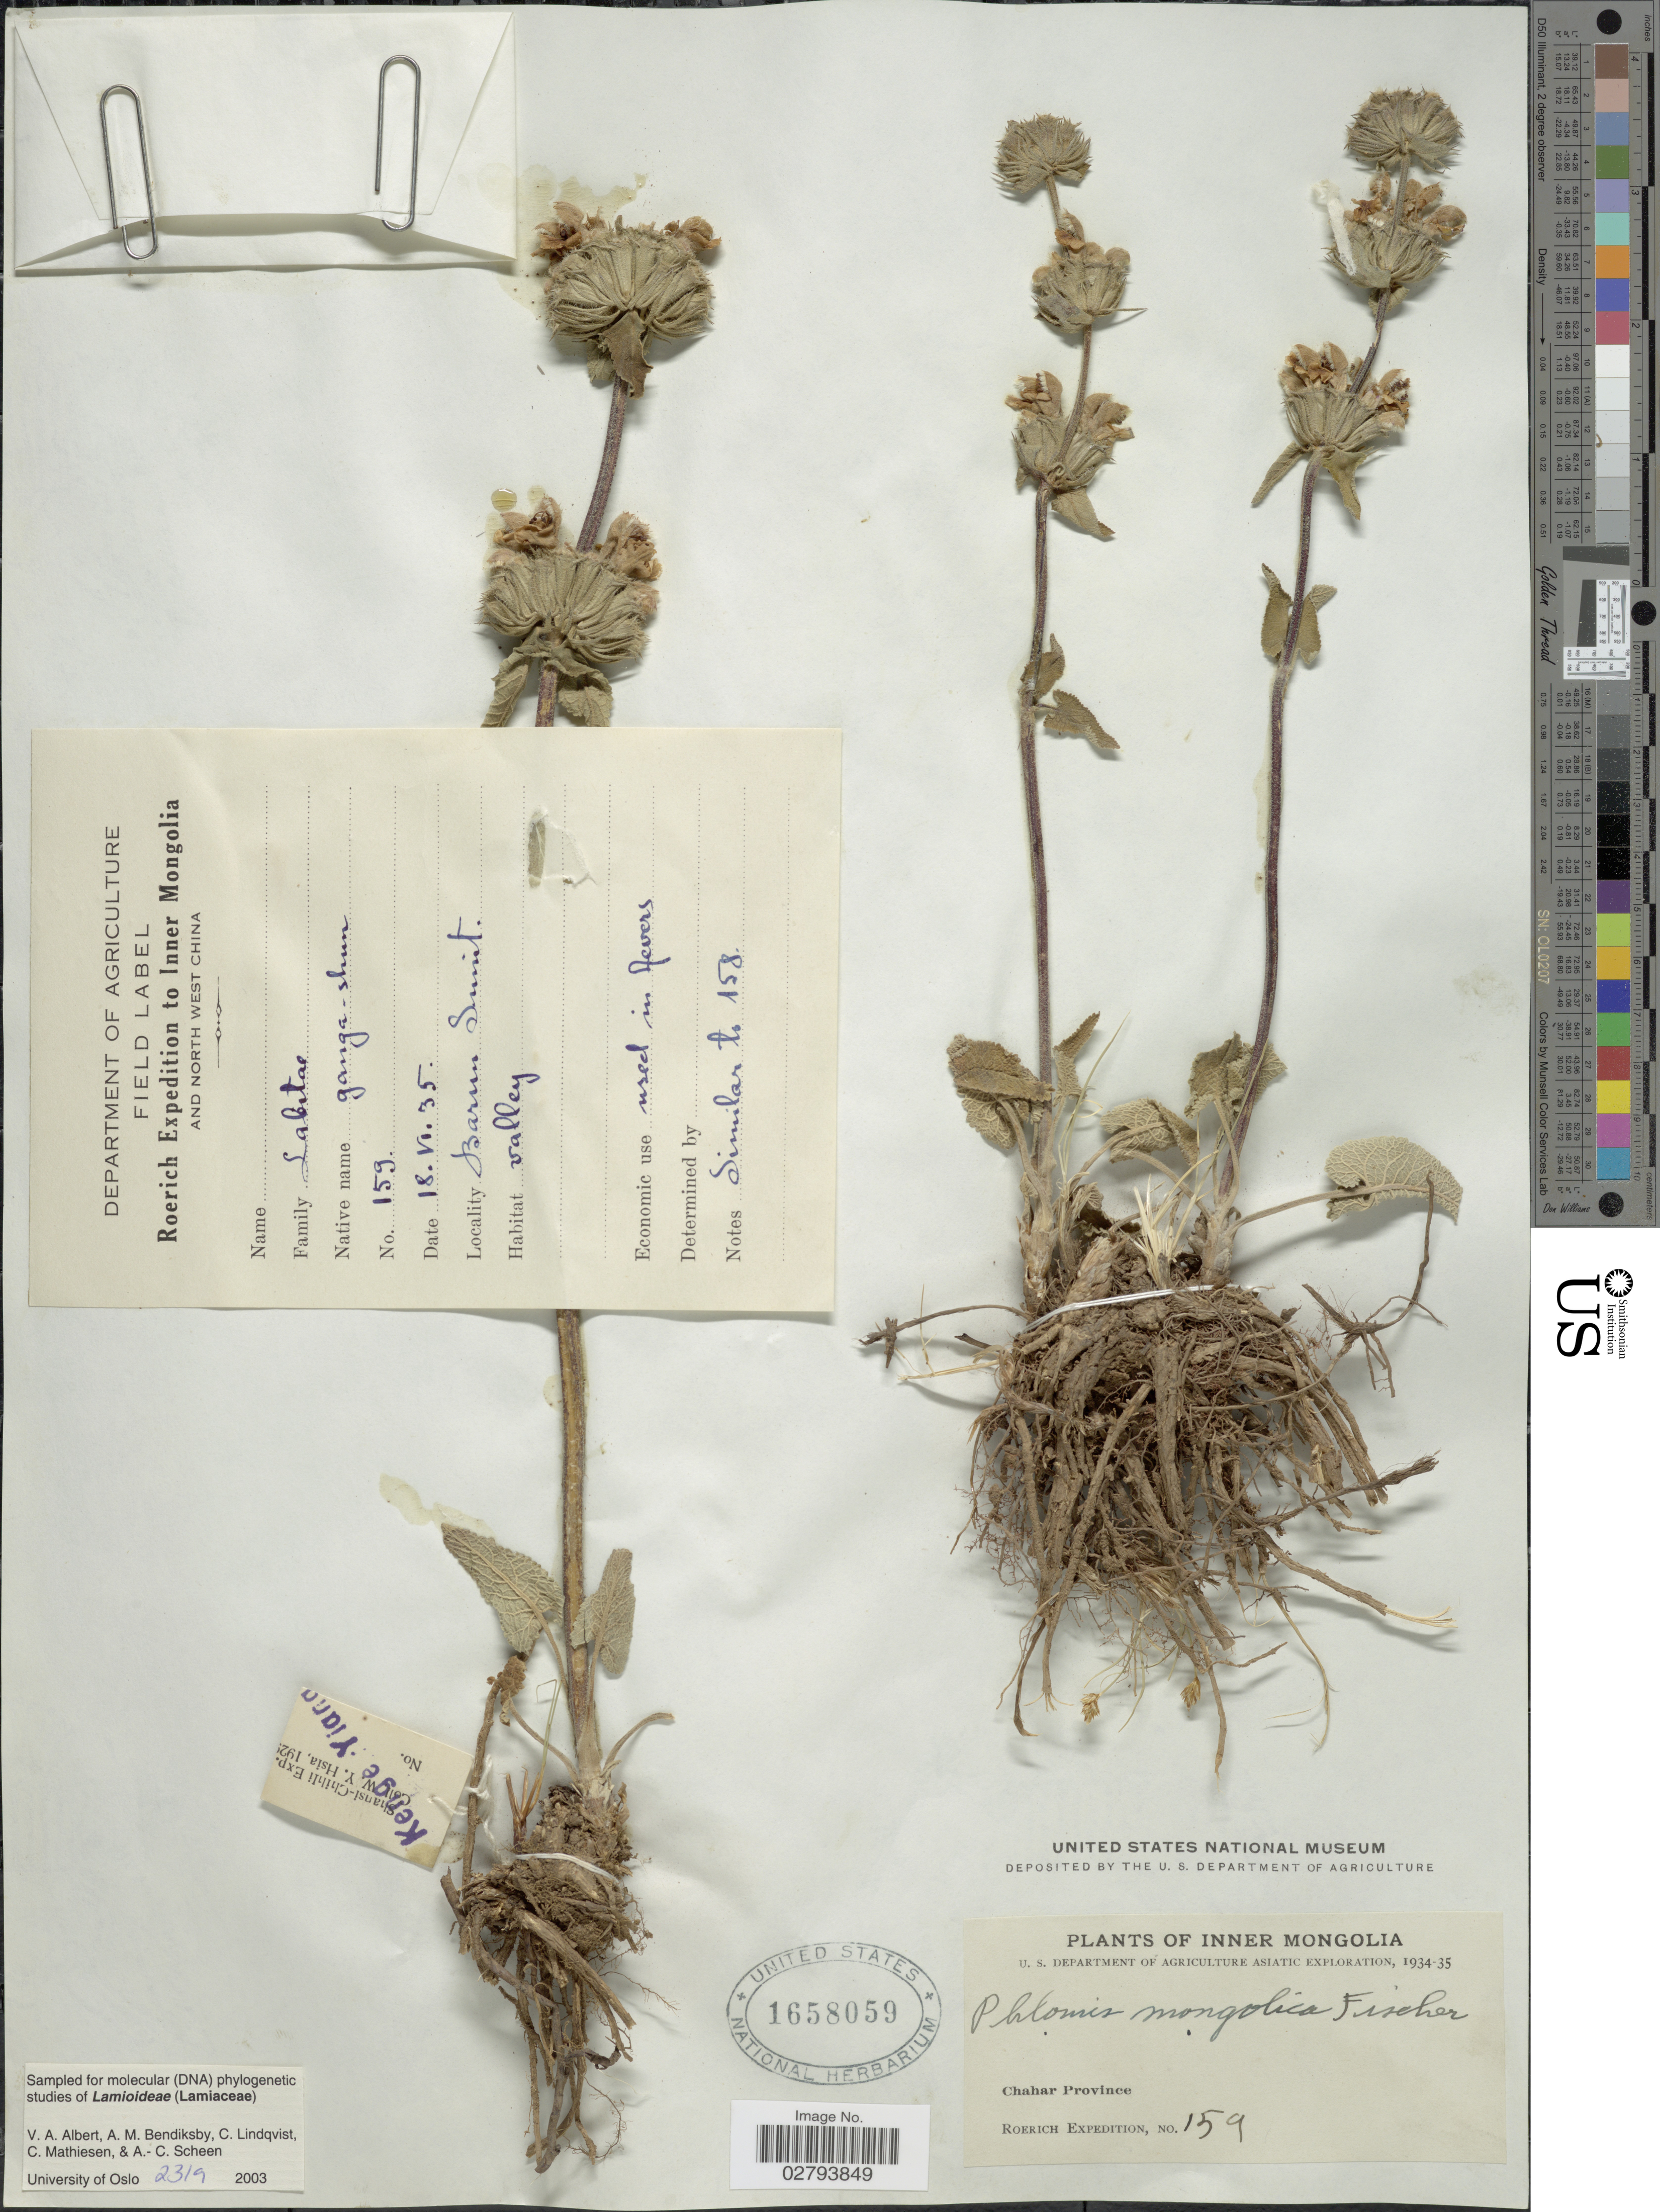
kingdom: Plantae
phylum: Tracheophyta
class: Magnoliopsida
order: Lamiales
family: Lamiaceae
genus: Phlomoides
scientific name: Phlomoides mongolica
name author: (Turcz.) Kamelin & A.L. Budantzev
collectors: -. Roerich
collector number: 159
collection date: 1935-06-18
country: China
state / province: Nei Monggol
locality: Inner Mongolia, Chahar Province, Barun Sunit.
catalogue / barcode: US 1658059